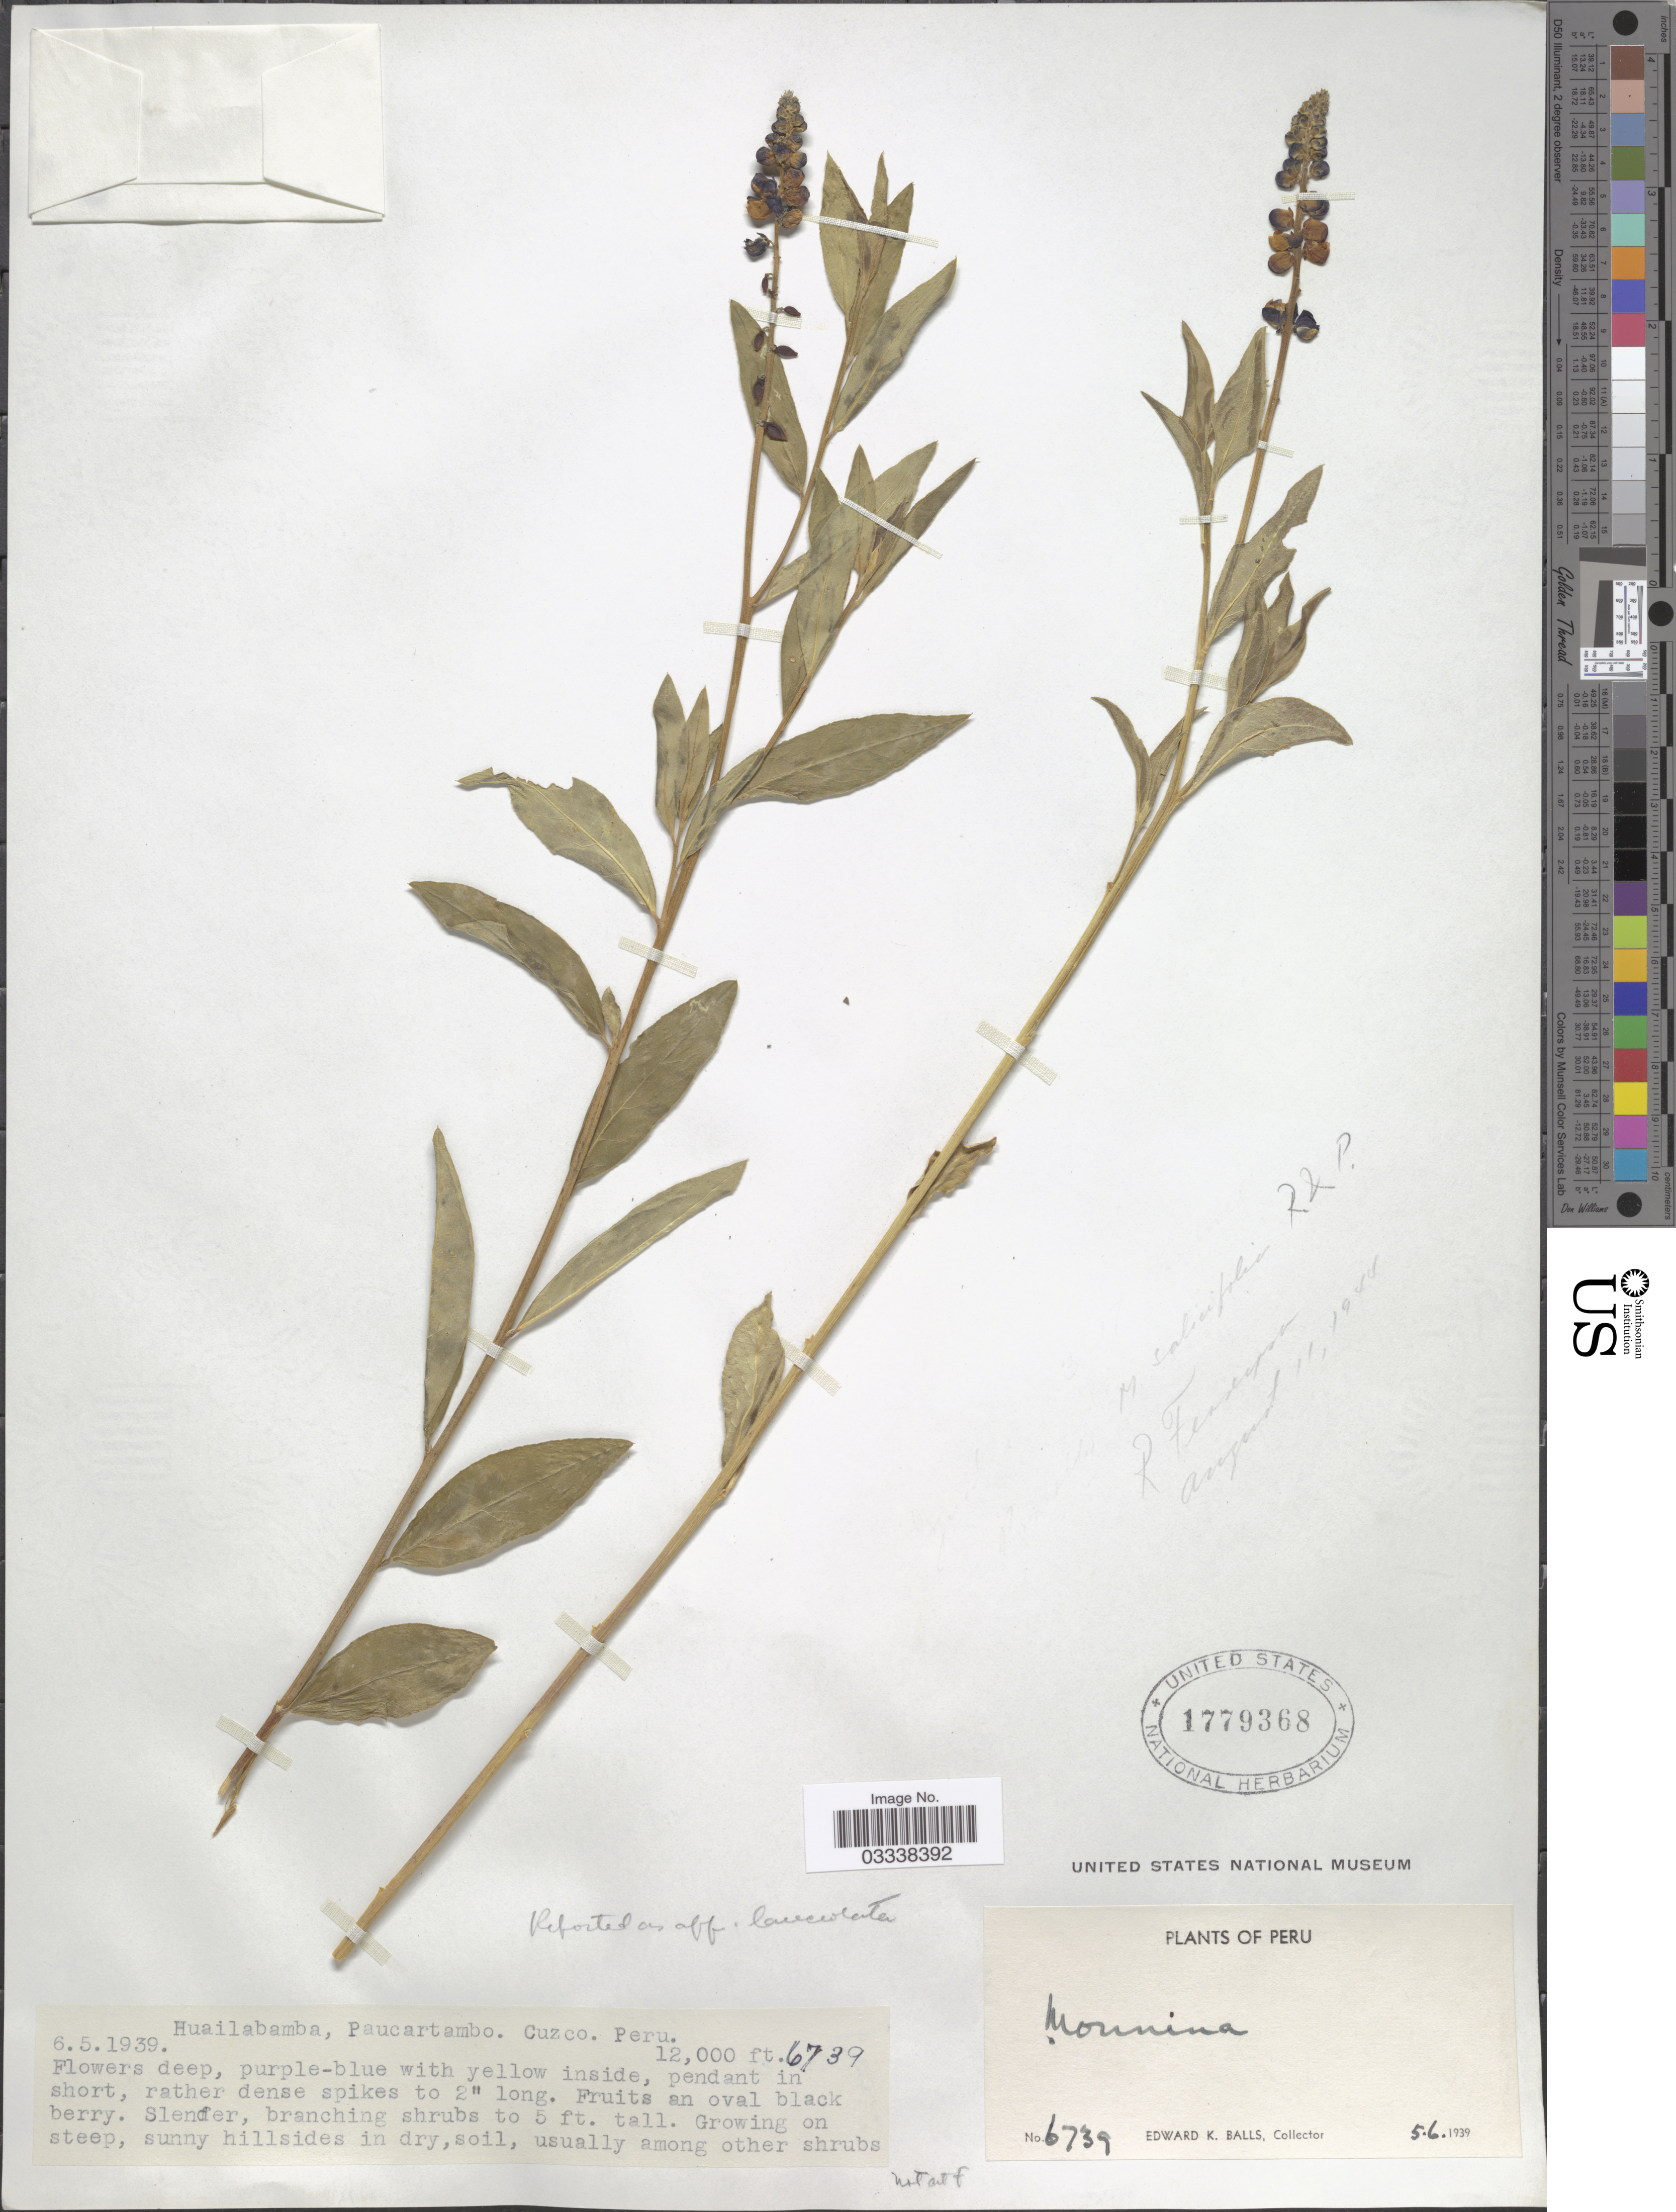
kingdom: Plantae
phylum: Tracheophyta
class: Magnoliopsida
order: Fabales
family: Polygalaceae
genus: Monnina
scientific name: Monnina salicifolia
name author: Ruiz & Pav.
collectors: E. K. Balls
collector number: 6739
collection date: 1939-06-05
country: Peru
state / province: Cusco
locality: Huailabamba, Paucartambo. Cuzco.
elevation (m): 3658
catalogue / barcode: US 1779368